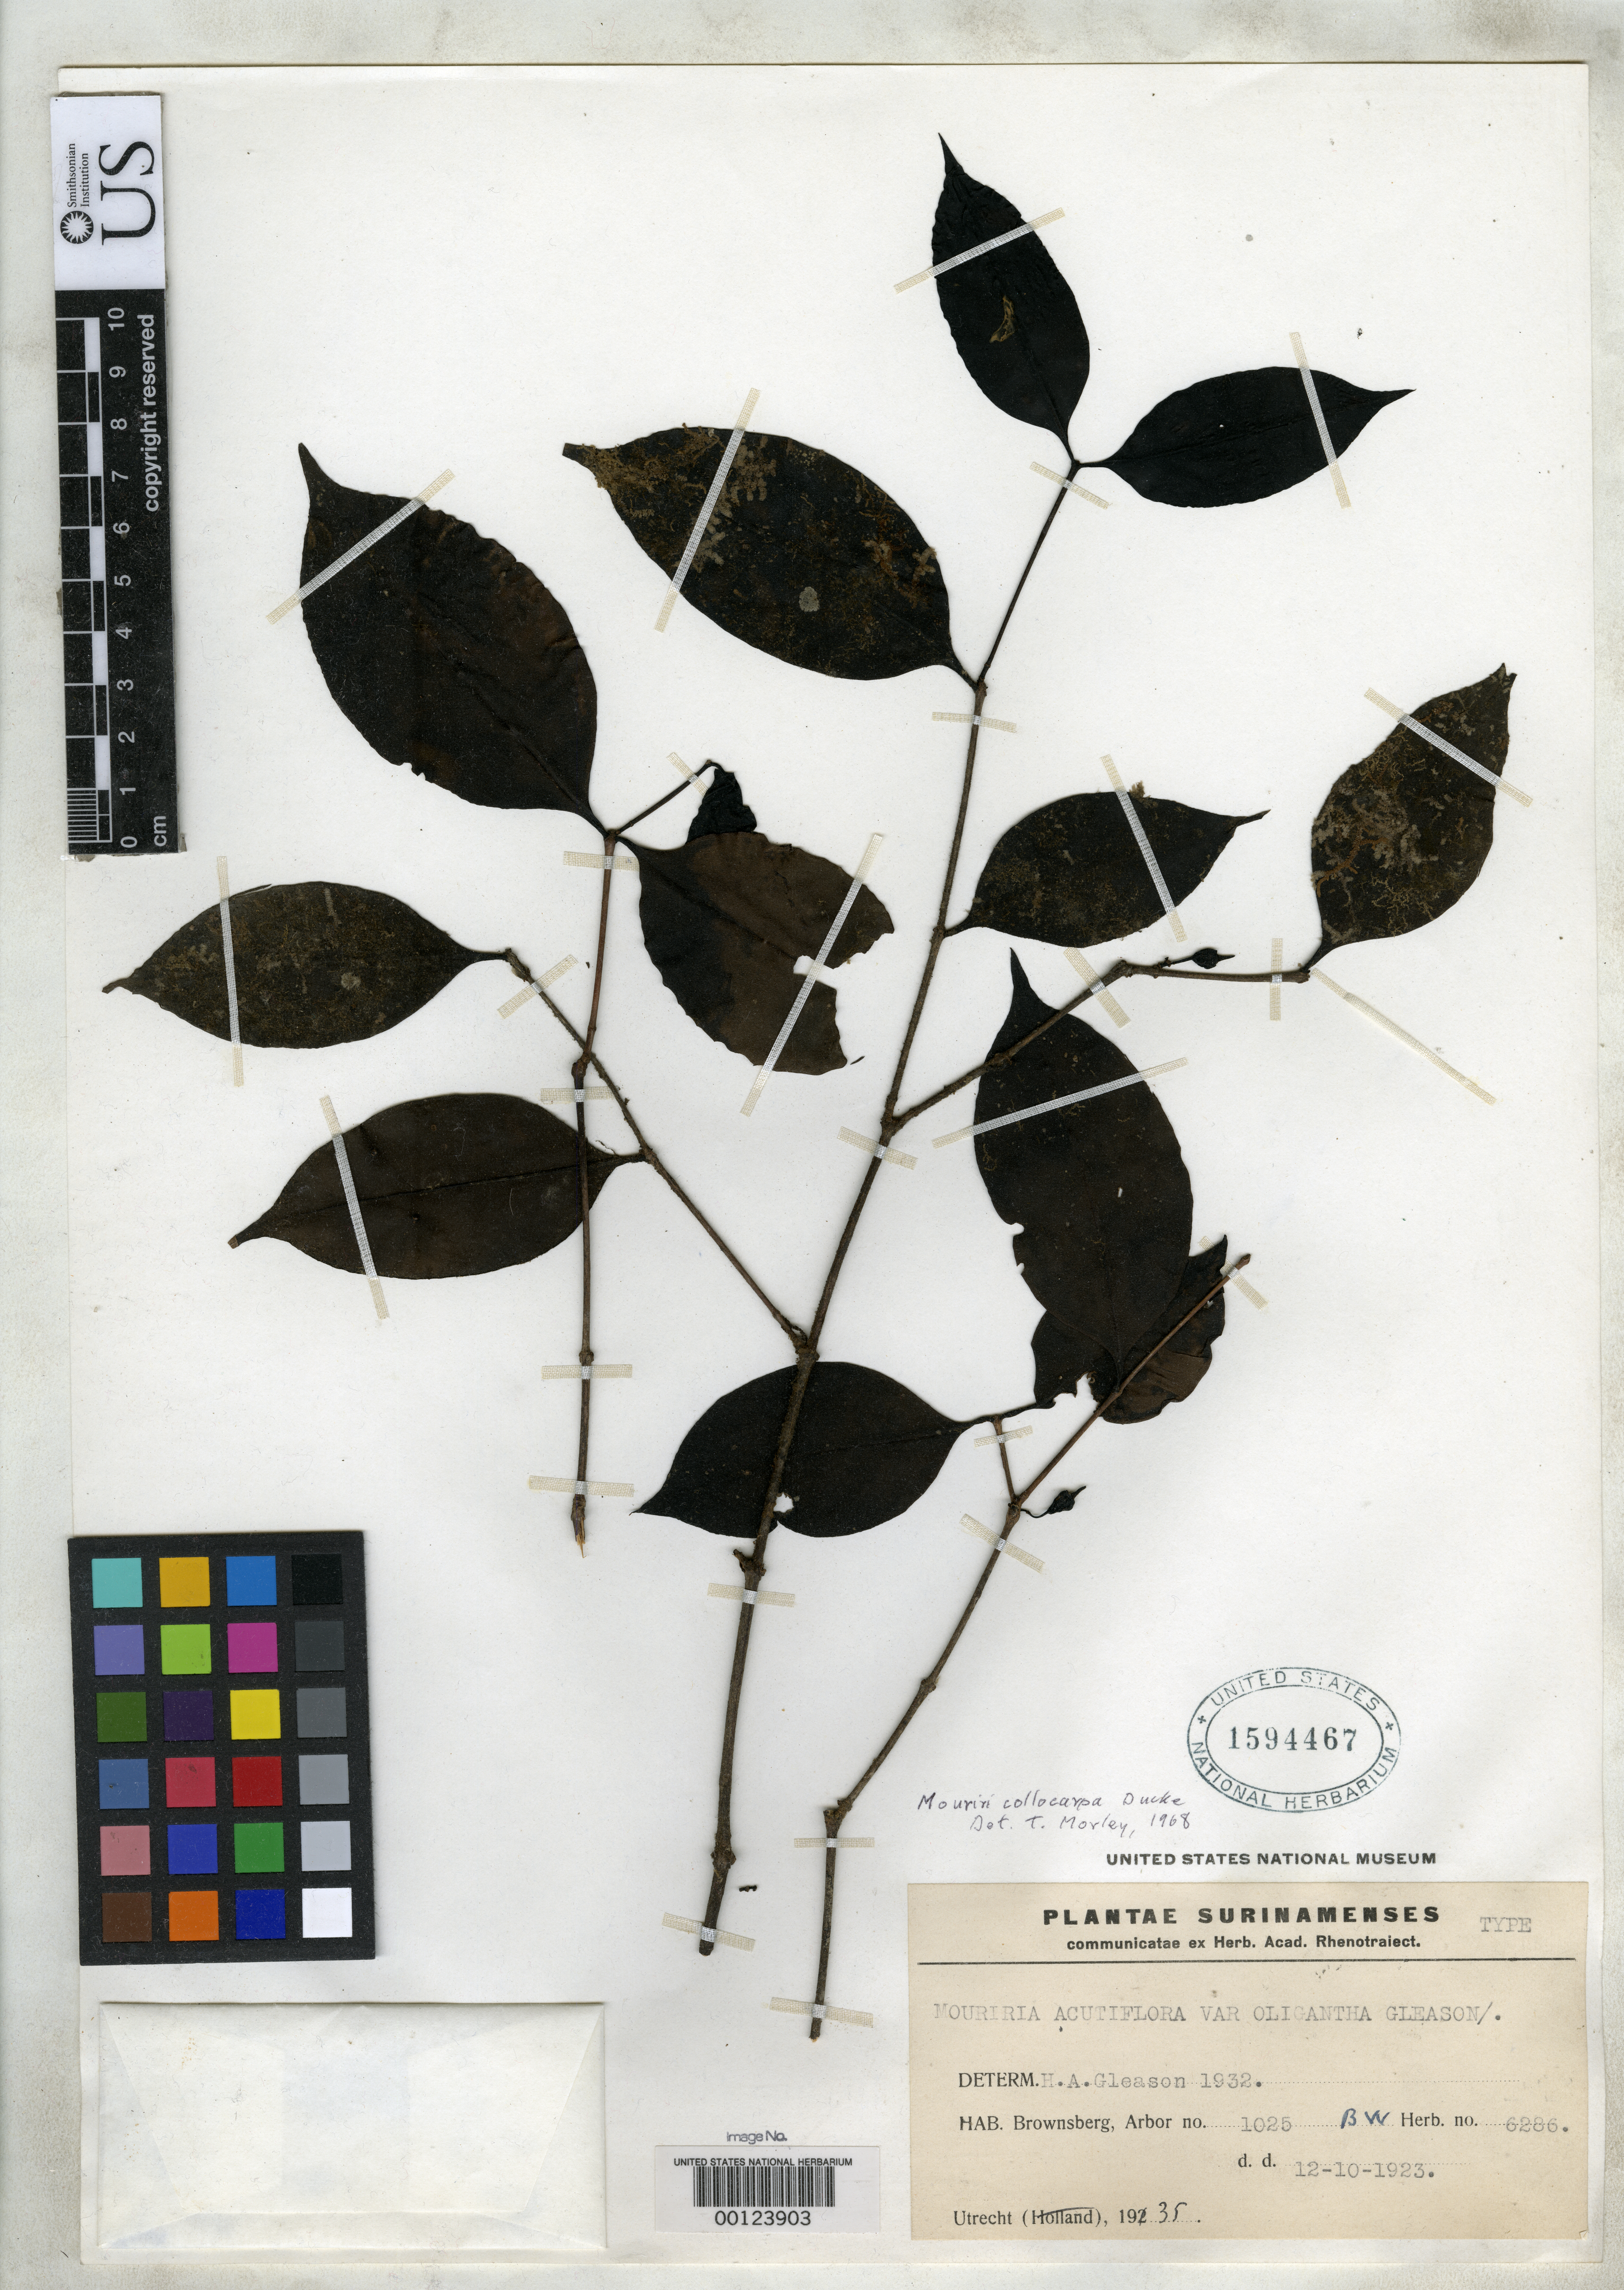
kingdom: Plantae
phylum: Tracheophyta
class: Magnoliopsida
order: Myrtales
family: Melastomataceae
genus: Mouriri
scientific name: Mouriri acutiflora var. oligantha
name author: Gleason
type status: Isosyntype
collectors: ex herb. B.W.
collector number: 6286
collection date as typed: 12 Oct 1923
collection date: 1923-10-12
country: Suriname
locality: Brownsberg.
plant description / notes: Type as cited by Morley (1992, Fl. Guianas), "tree 1025, BW 6926, holotype NY"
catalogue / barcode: US 1594467